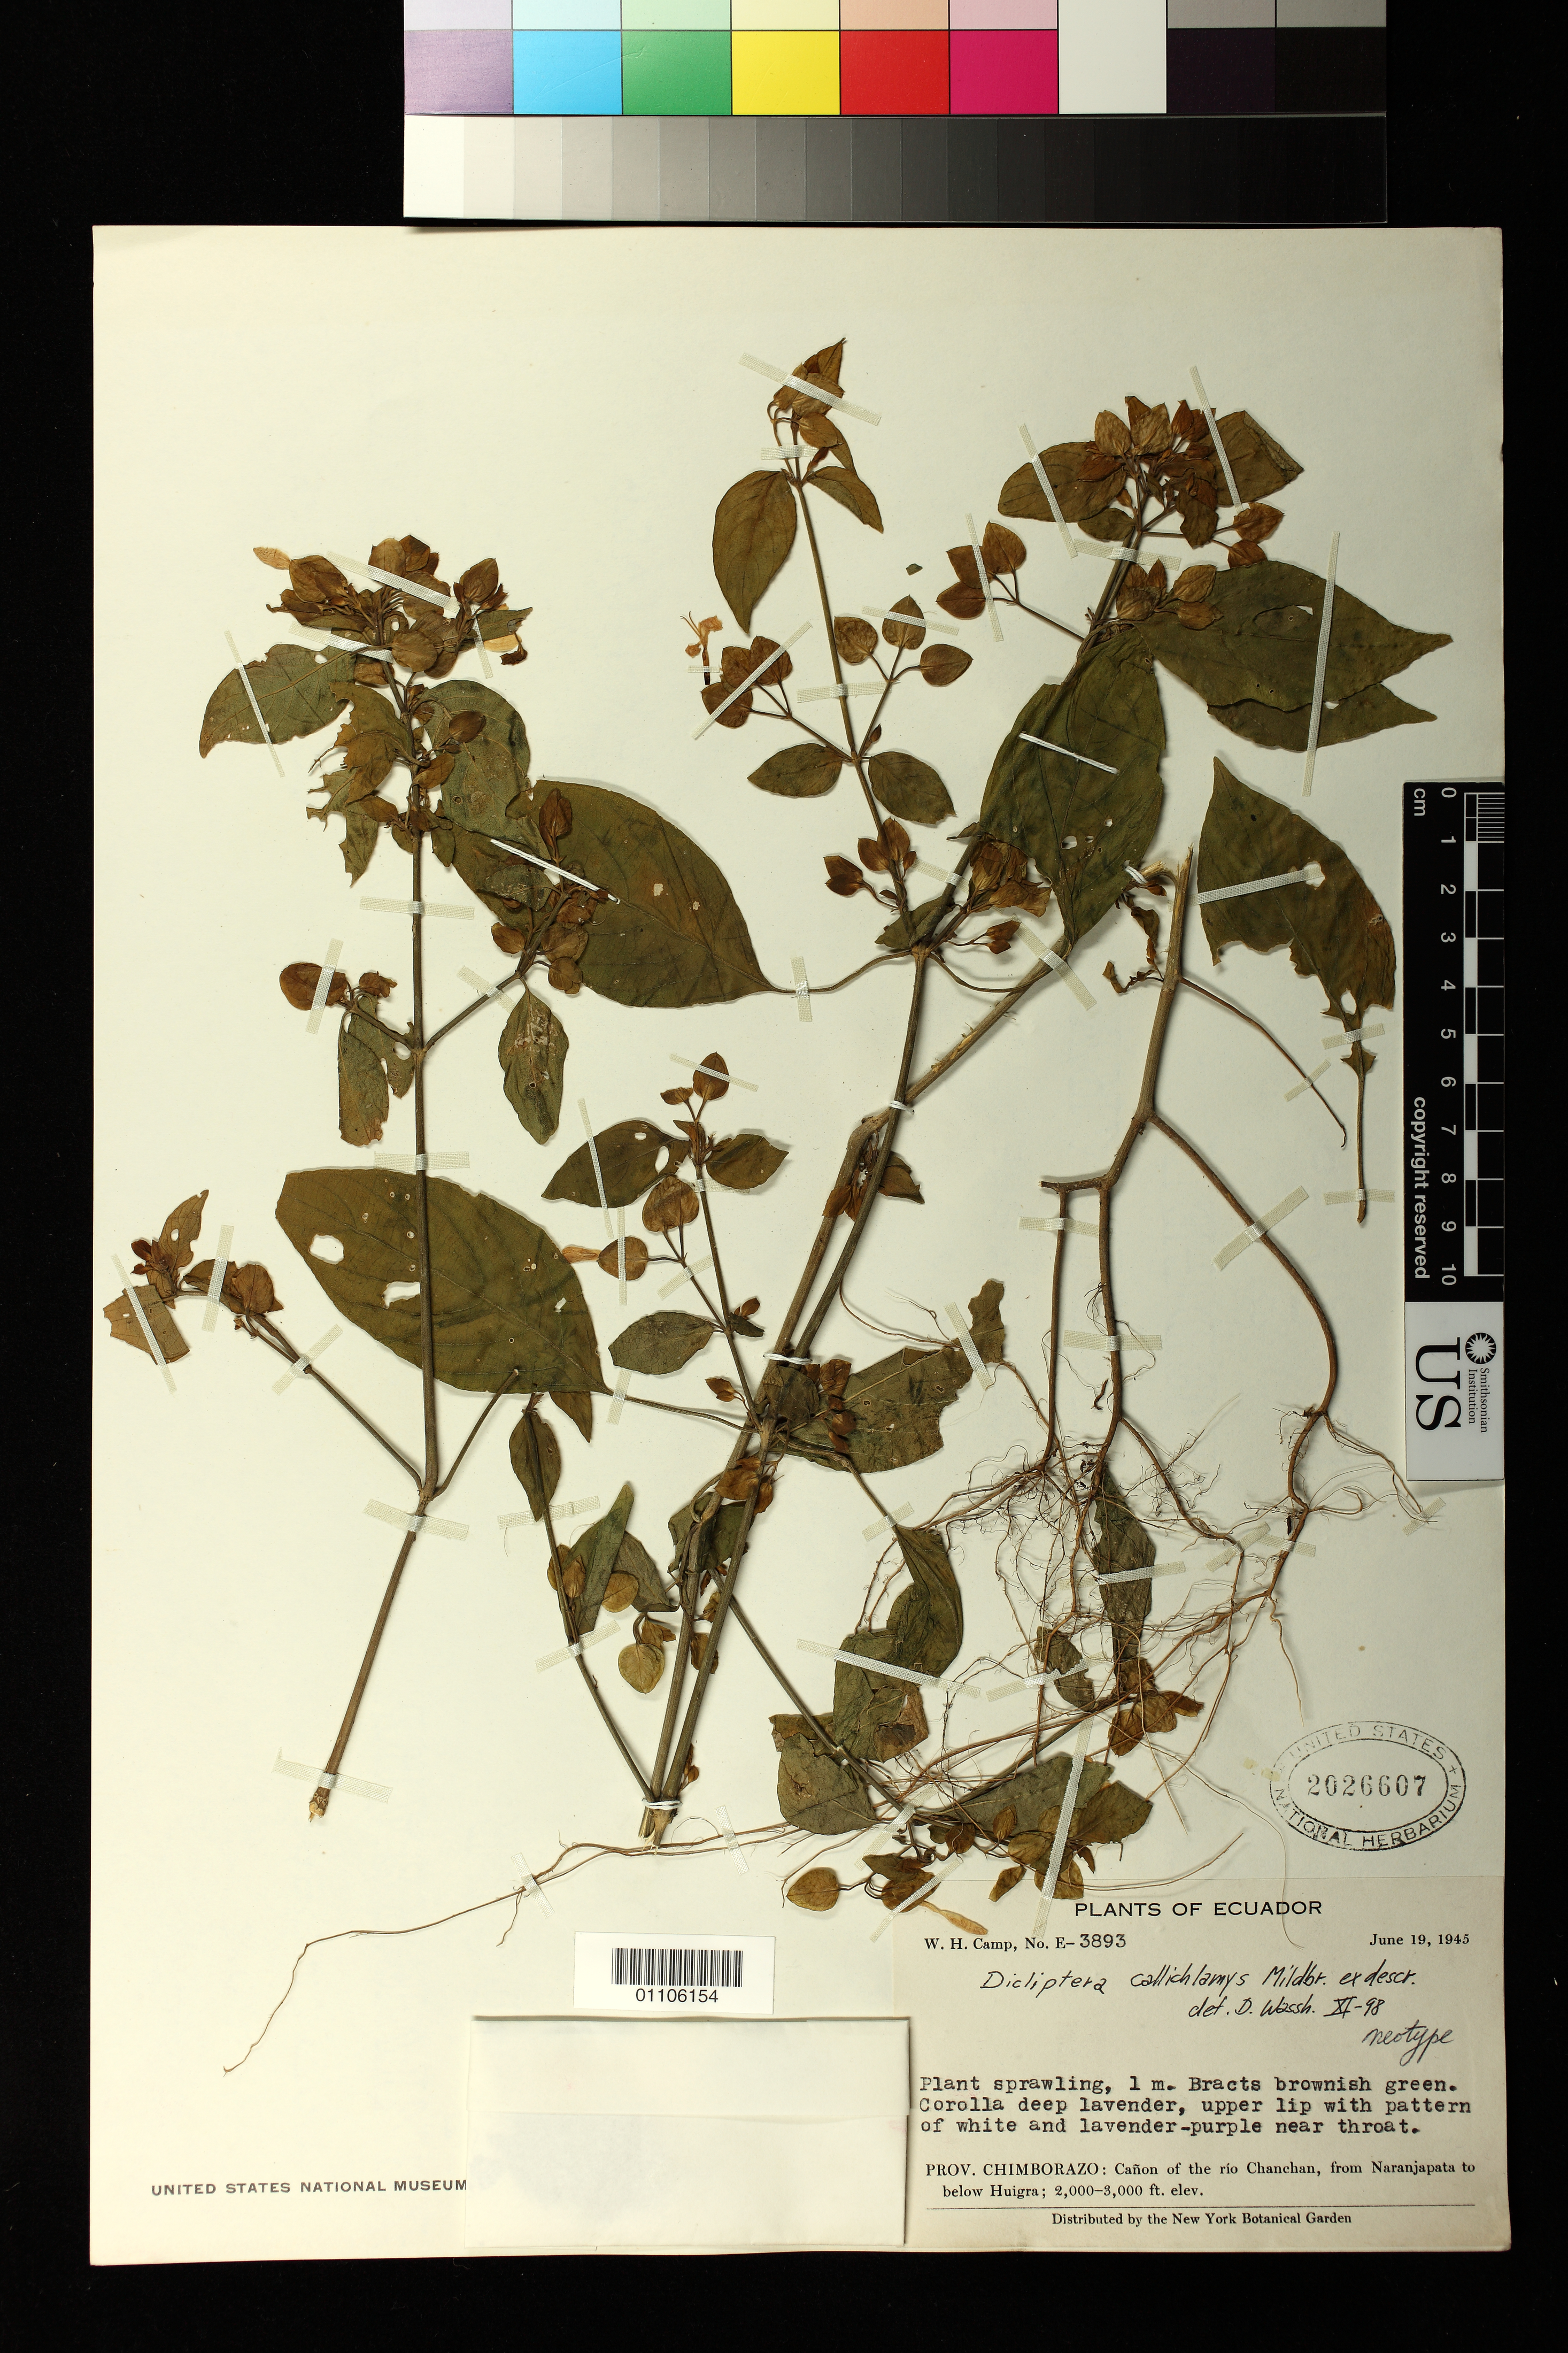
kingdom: Plantae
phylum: Tracheophyta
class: Magnoliopsida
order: Lamiales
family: Acanthaceae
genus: Dicliptera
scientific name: Dicliptera callichlamys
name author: Mildbr. in Diels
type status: Neotype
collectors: W. H. Camp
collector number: E-3893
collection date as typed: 19 Jun 1945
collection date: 1945-06-19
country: Ecuador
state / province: Chimborazo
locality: Cañon of the río Chanchan, from Naranjapata to below Huigra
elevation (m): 610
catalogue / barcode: US 2026607